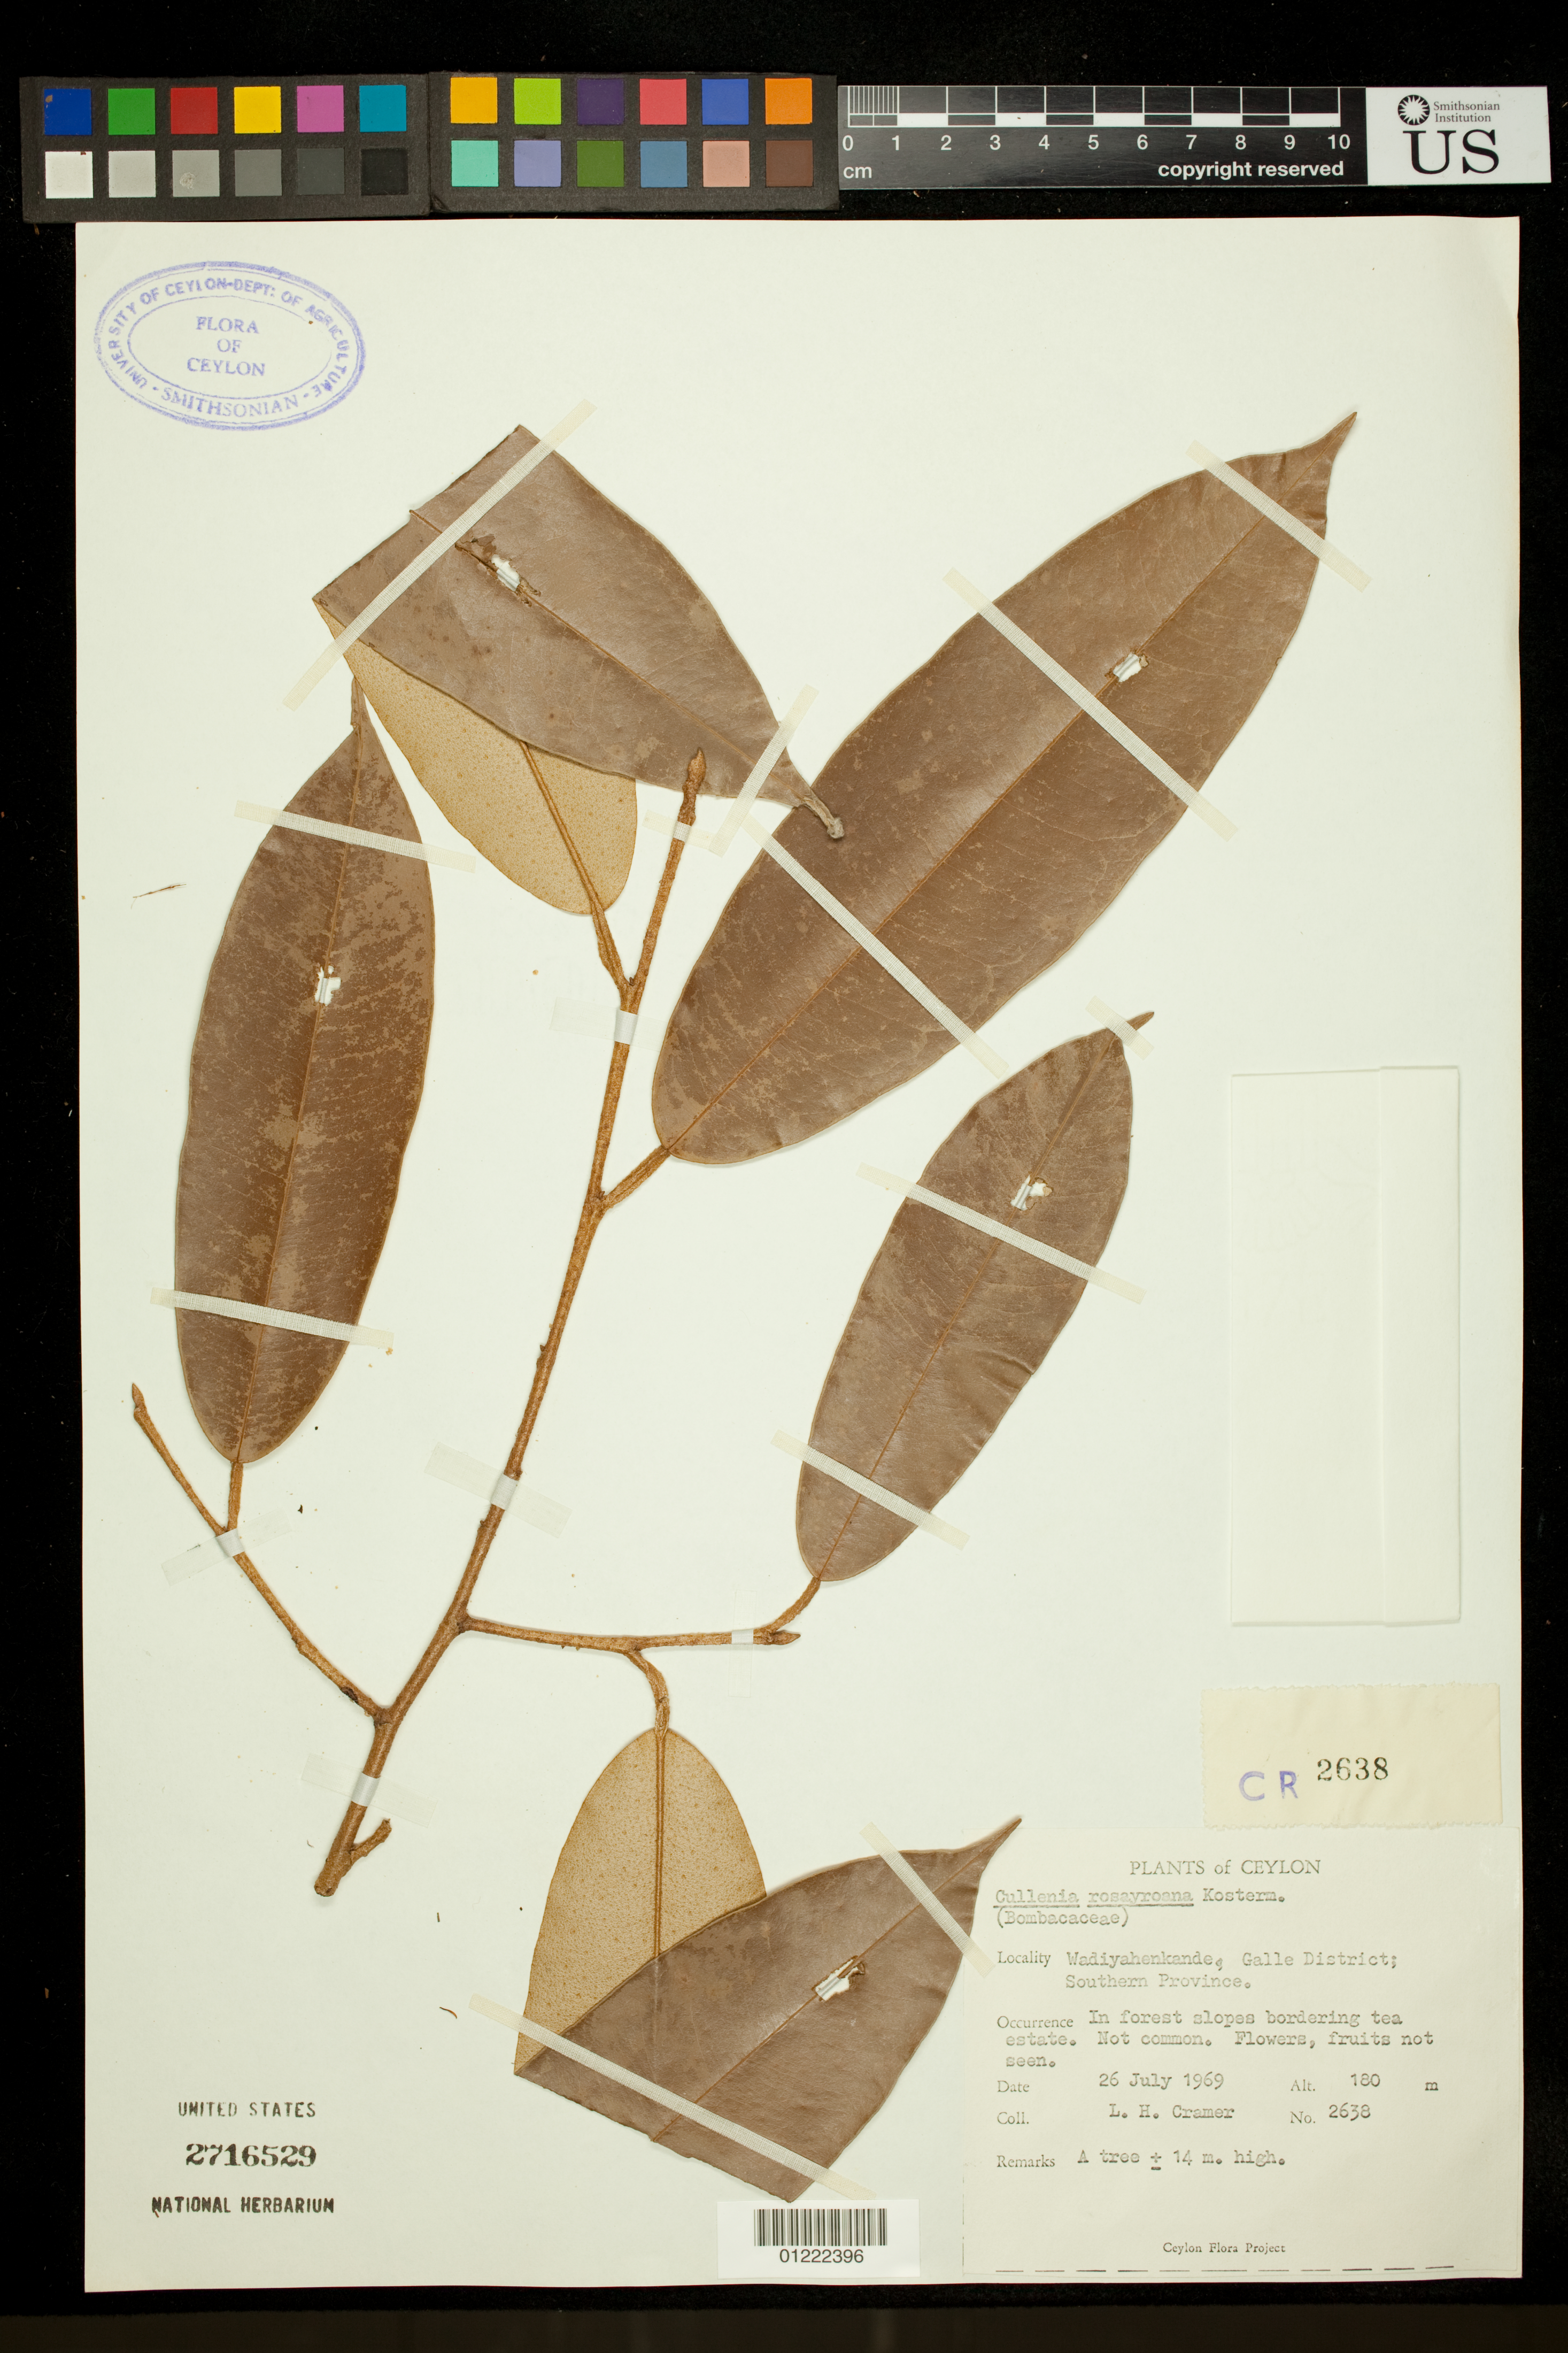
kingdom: Plantae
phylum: Tracheophyta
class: Magnoliopsida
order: Malvales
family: Malvaceae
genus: Cullenia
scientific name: Cullenia rosayroana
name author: Kosterm.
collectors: L. H. Cramer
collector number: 2638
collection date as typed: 7/26/1969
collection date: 1969-07-26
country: Sri Lanka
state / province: Southern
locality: Wadiyahenkande, Galle District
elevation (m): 180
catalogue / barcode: US 2716529